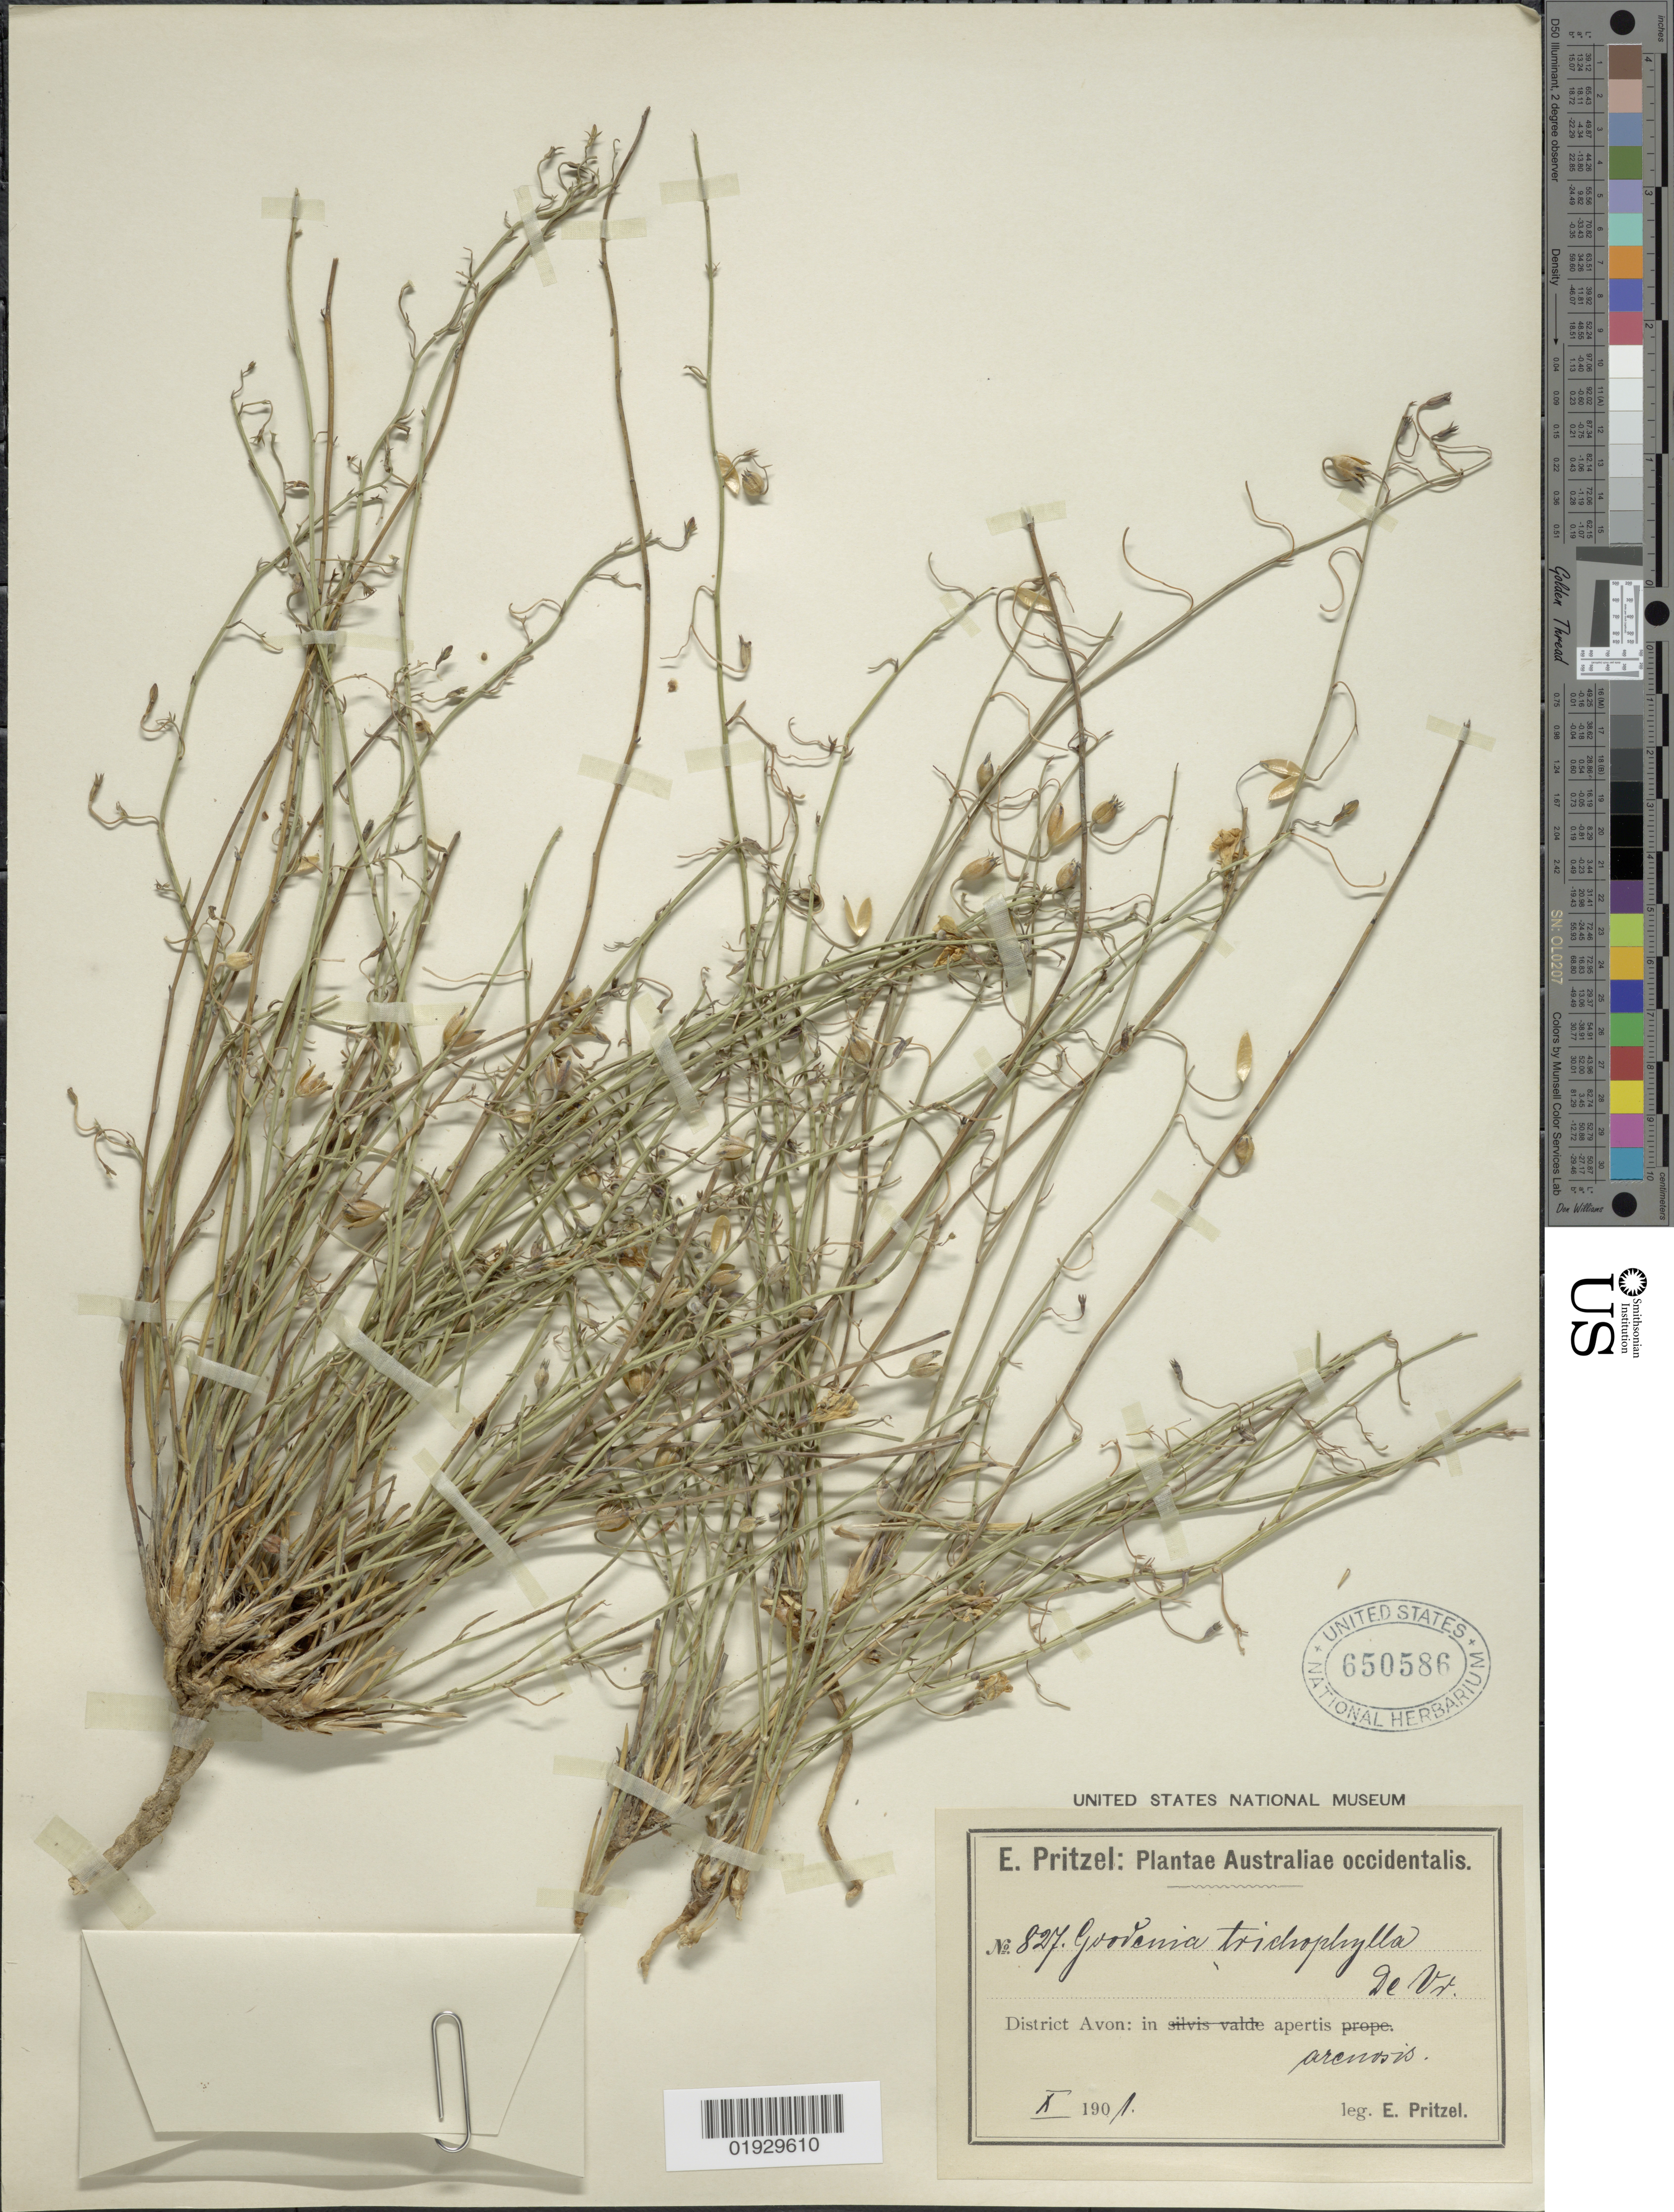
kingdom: Plantae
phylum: Tracheophyta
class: Magnoliopsida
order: Asterales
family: Goodeniaceae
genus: Goodenia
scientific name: Goodenia trichophylla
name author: de Vriese ex Benth.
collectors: E. G. Pritzel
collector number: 827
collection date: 1901-10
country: Australia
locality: Australiae occidentalis. District Avon: in apertis arenosis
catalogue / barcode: US 650586